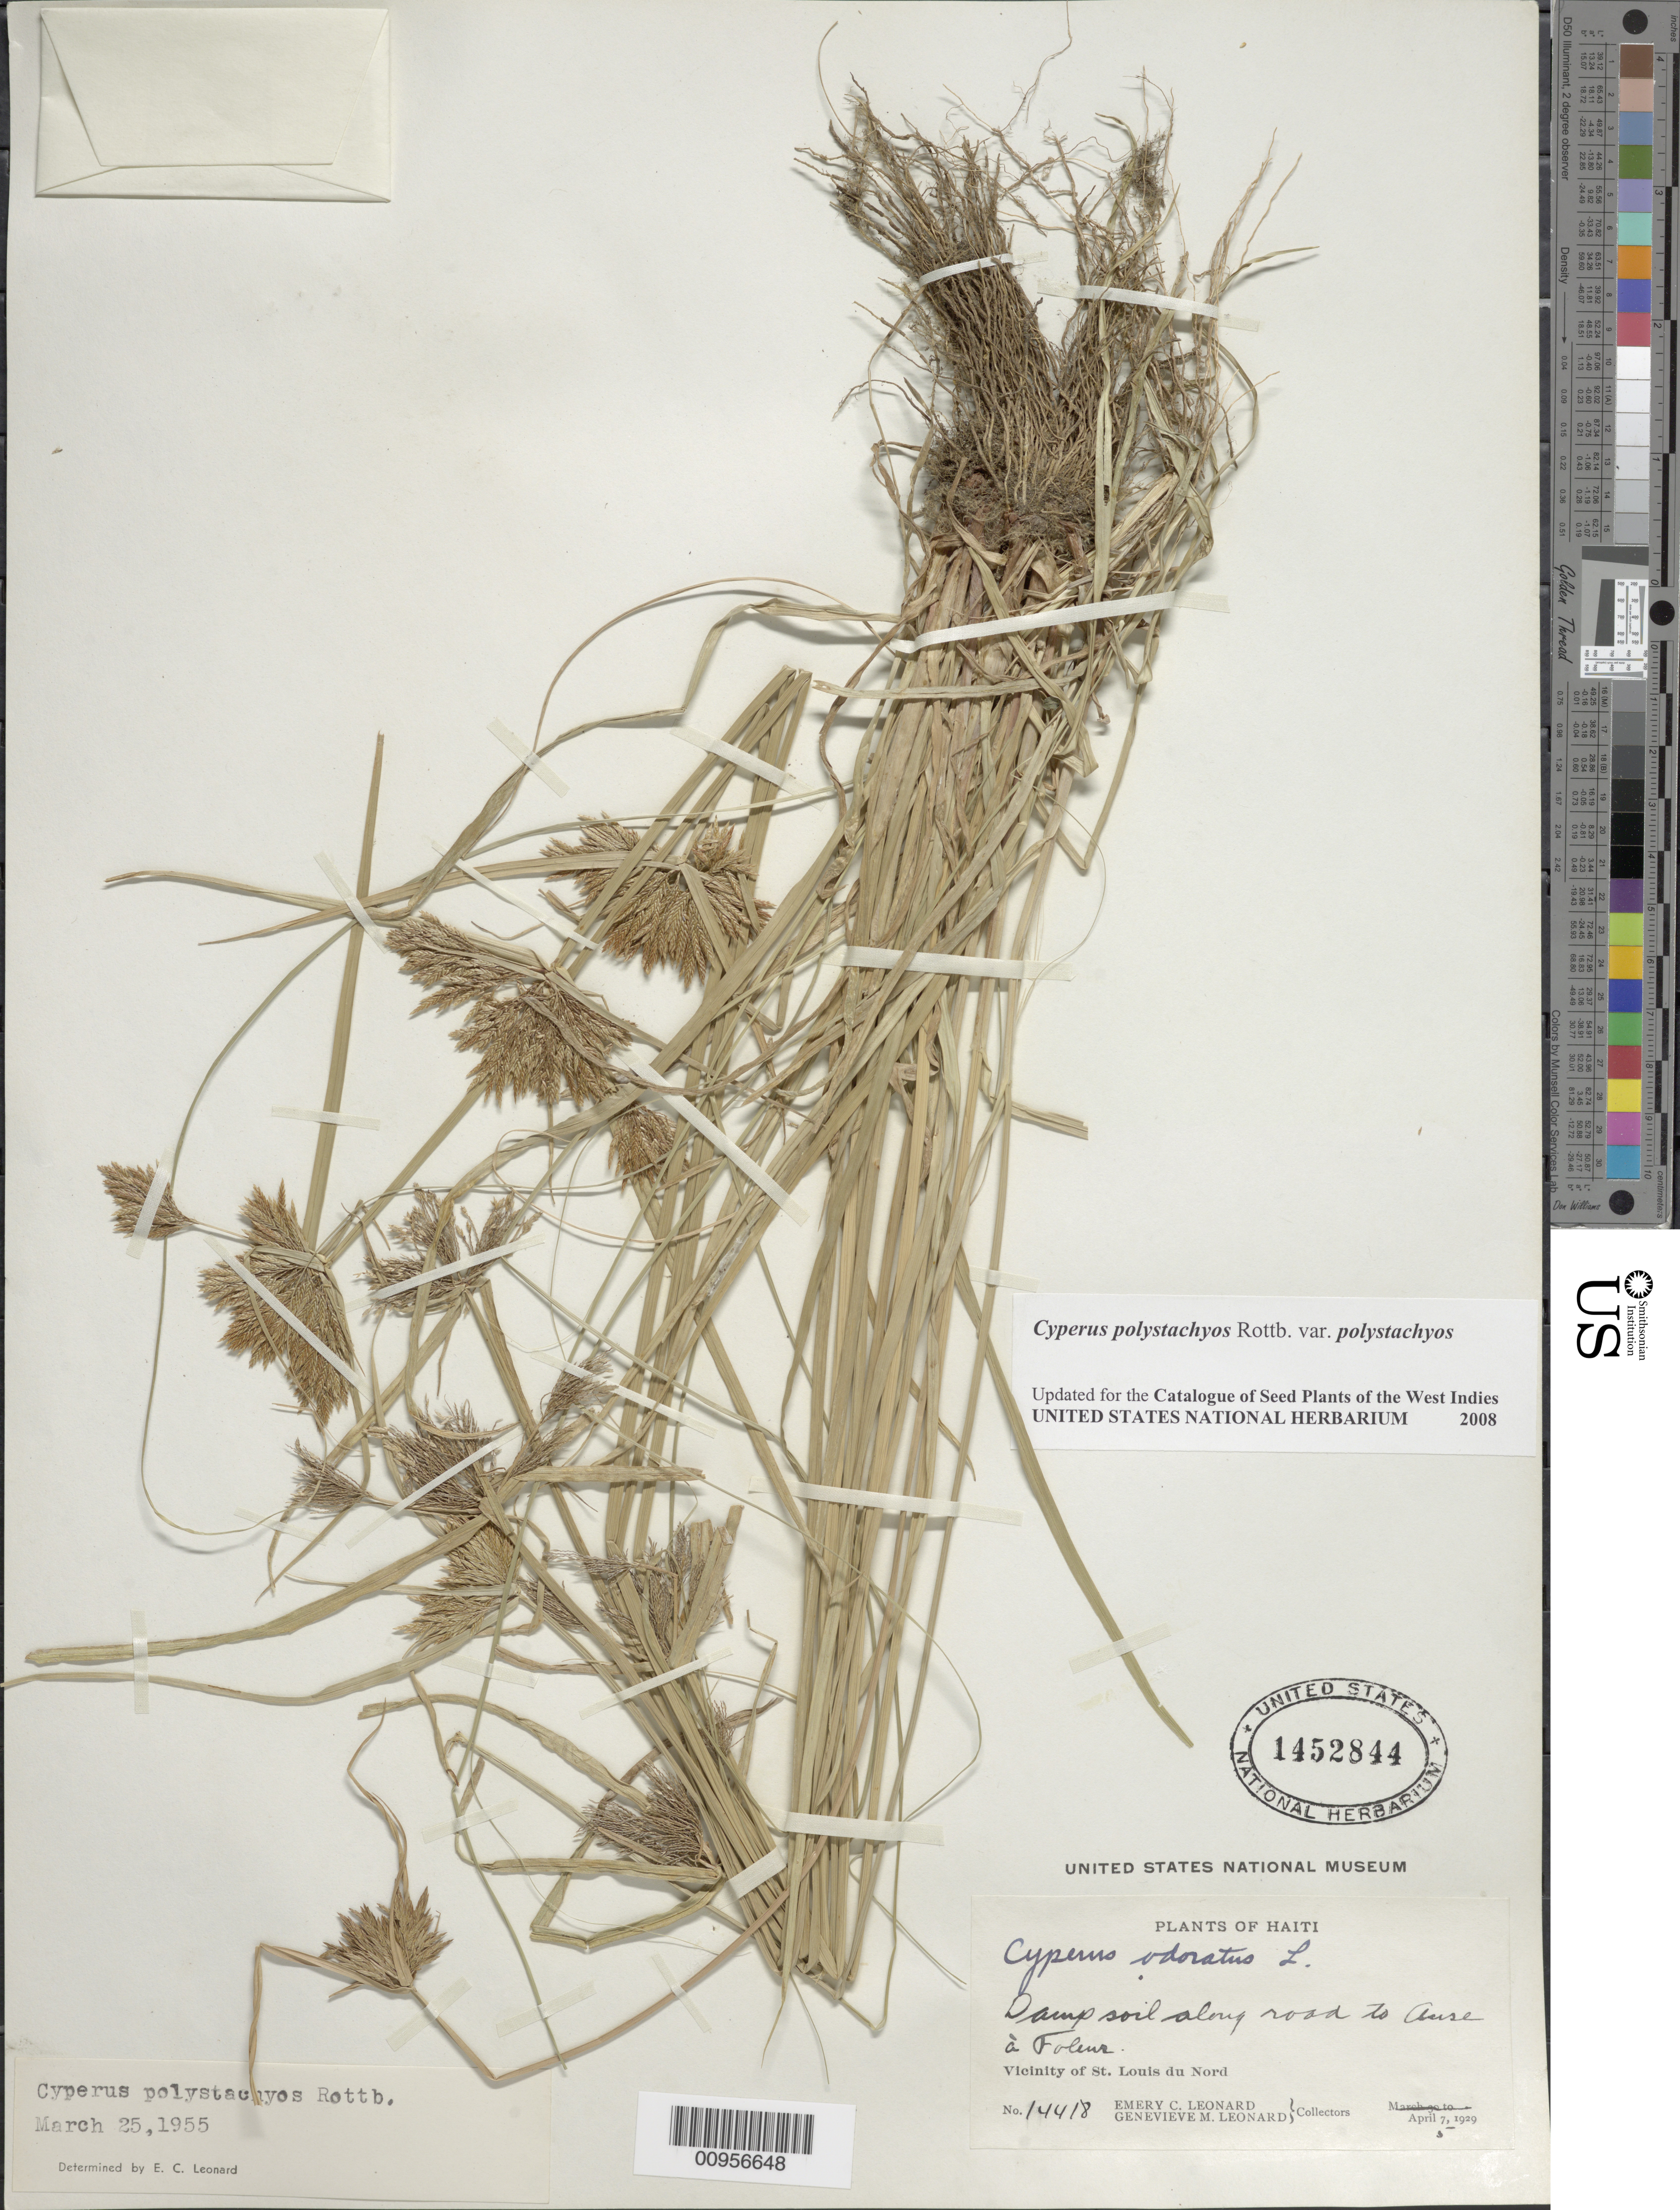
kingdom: Plantae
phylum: Tracheophyta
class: Liliopsida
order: Poales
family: Cyperaceae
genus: Cyperus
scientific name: Cyperus polystachyos var. polystachyos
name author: Rottb.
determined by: Strong, M. T., (US), Smithsonian Institution - National Museum of Natural History (UNITED STATES)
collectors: E. C. Leonard & G. M. Leonard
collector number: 14418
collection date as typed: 05 Apr 1929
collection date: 1929-04-05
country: Haiti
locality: Vicinity of St. Louis du Nord, along road to Anse à Foleur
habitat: Damp soil along road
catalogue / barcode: US 1452844